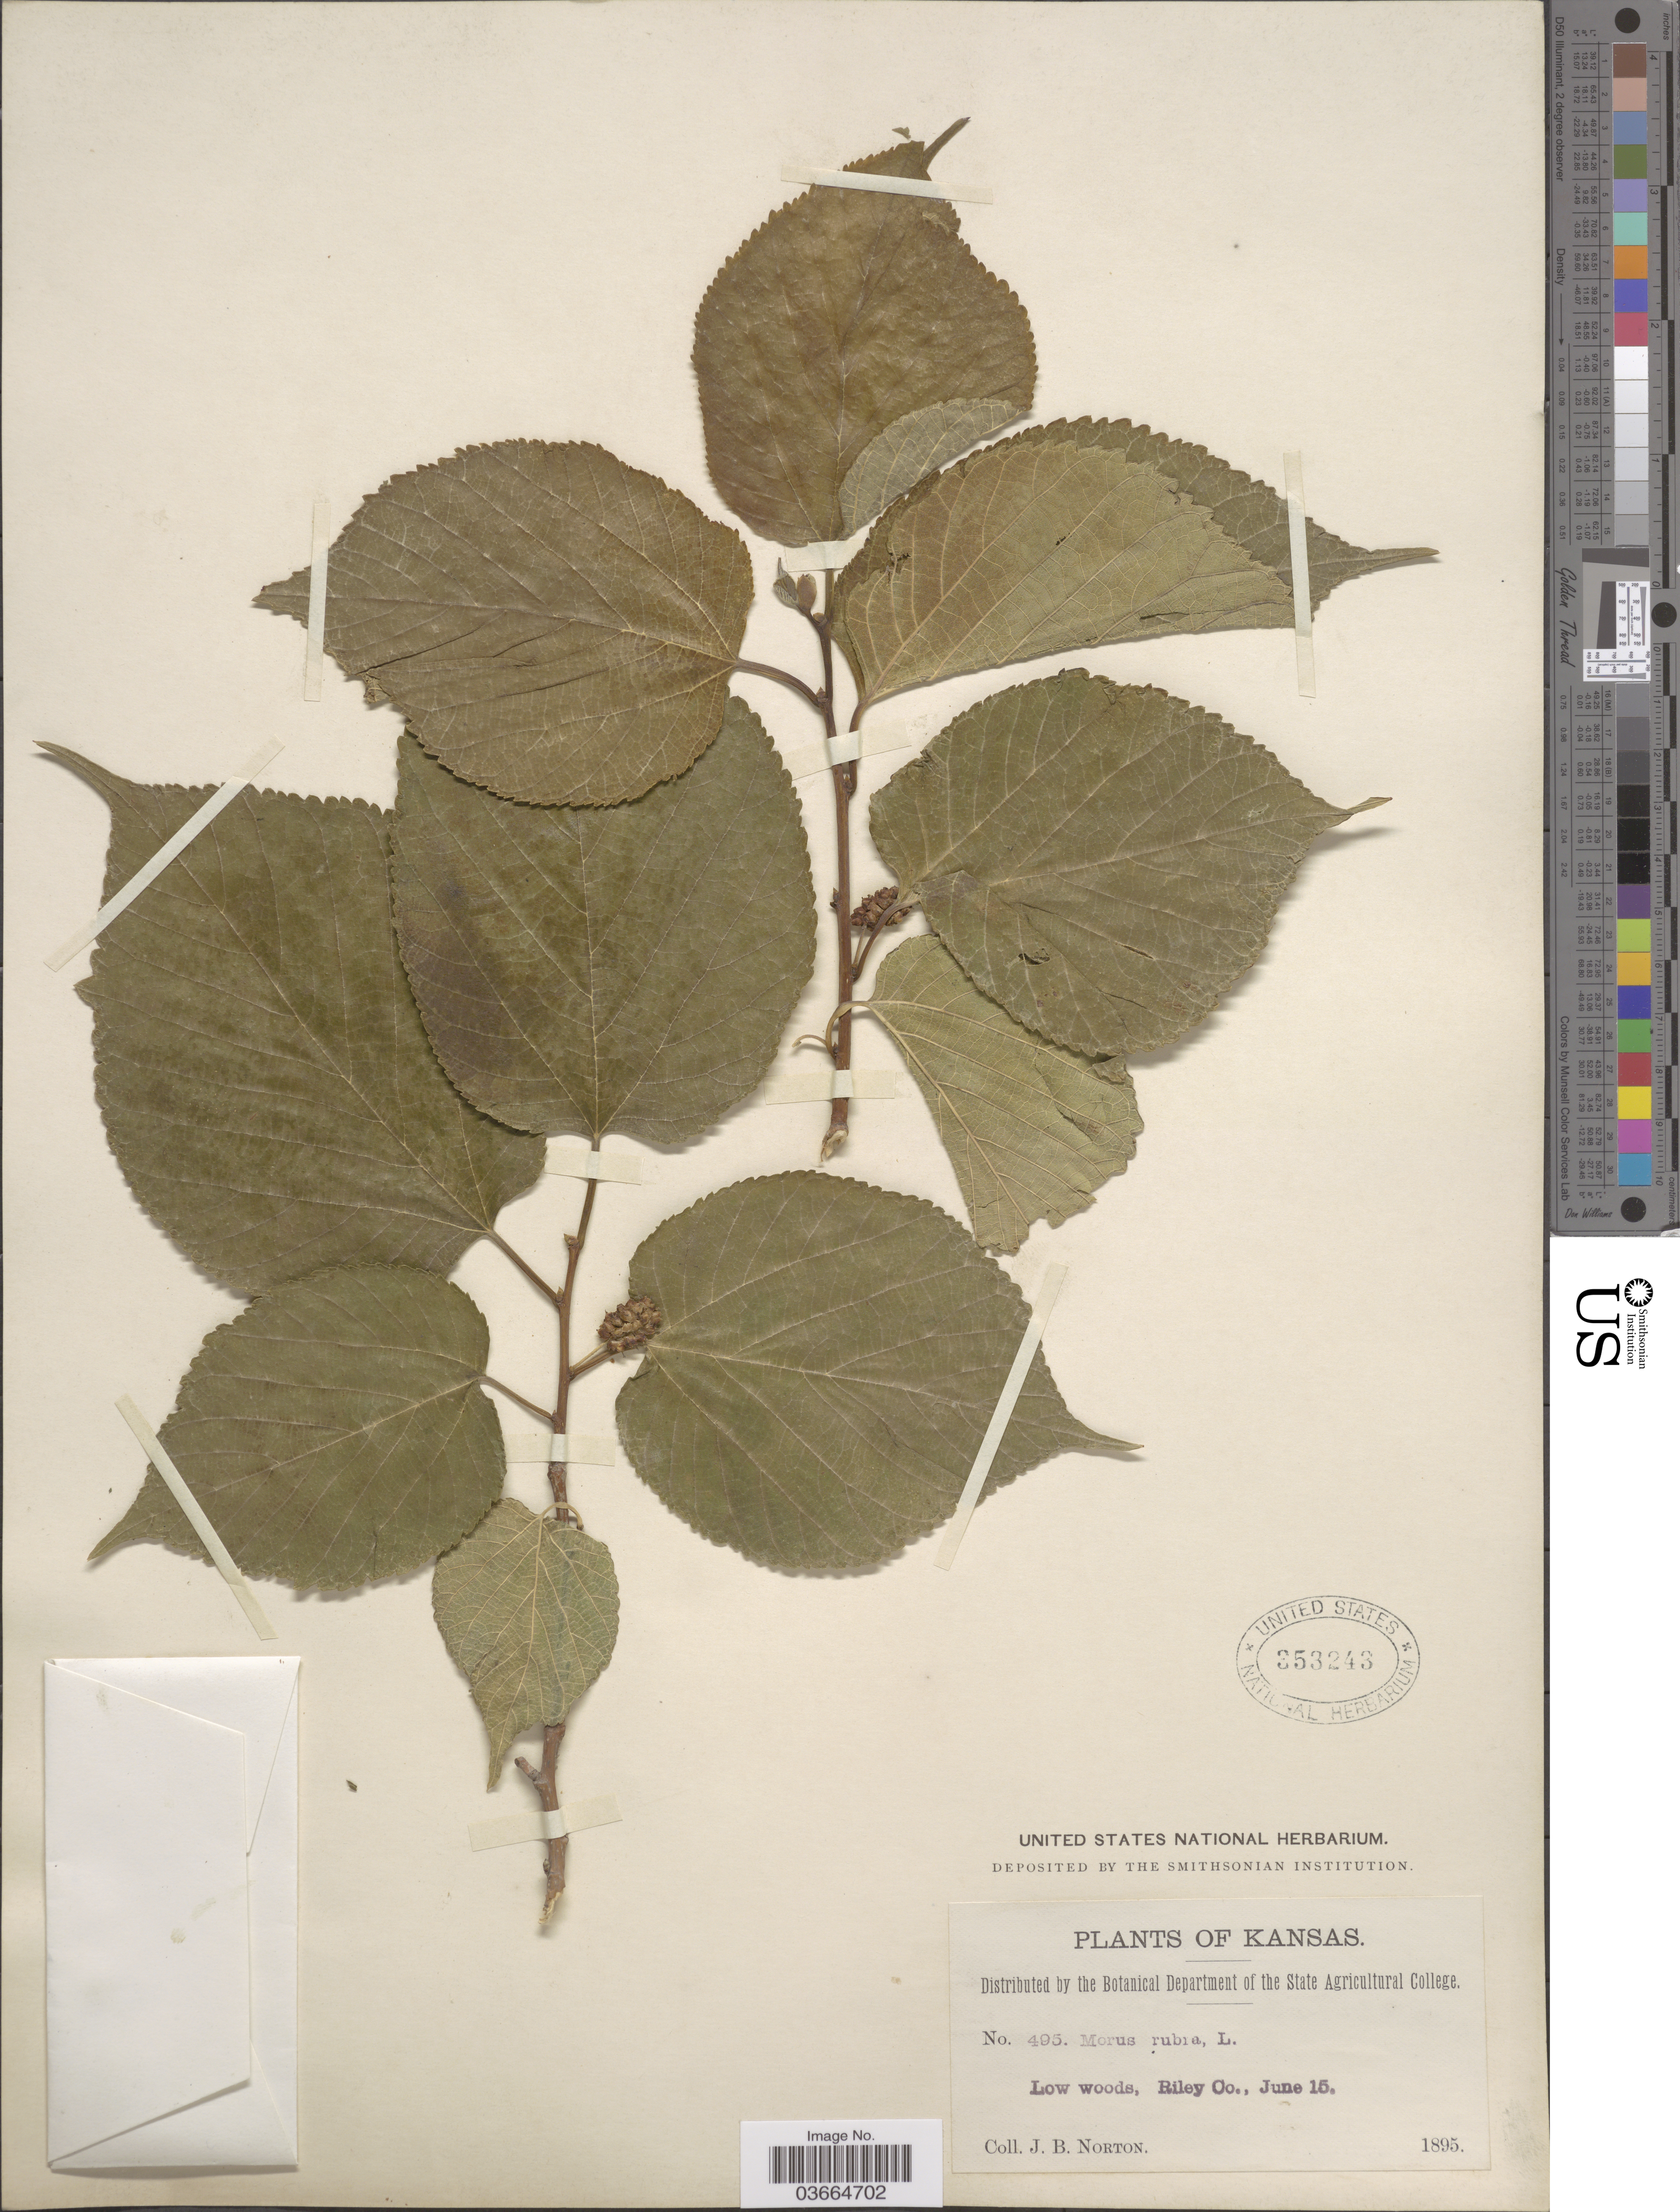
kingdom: Plantae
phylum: Tracheophyta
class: Magnoliopsida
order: Rosales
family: Moraceae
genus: Morus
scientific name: Morus rubra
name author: L.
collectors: J. B. Norton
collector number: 495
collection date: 1895-06-15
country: United States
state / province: Kansas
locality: Low woods, Riley Co.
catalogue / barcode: US 353243